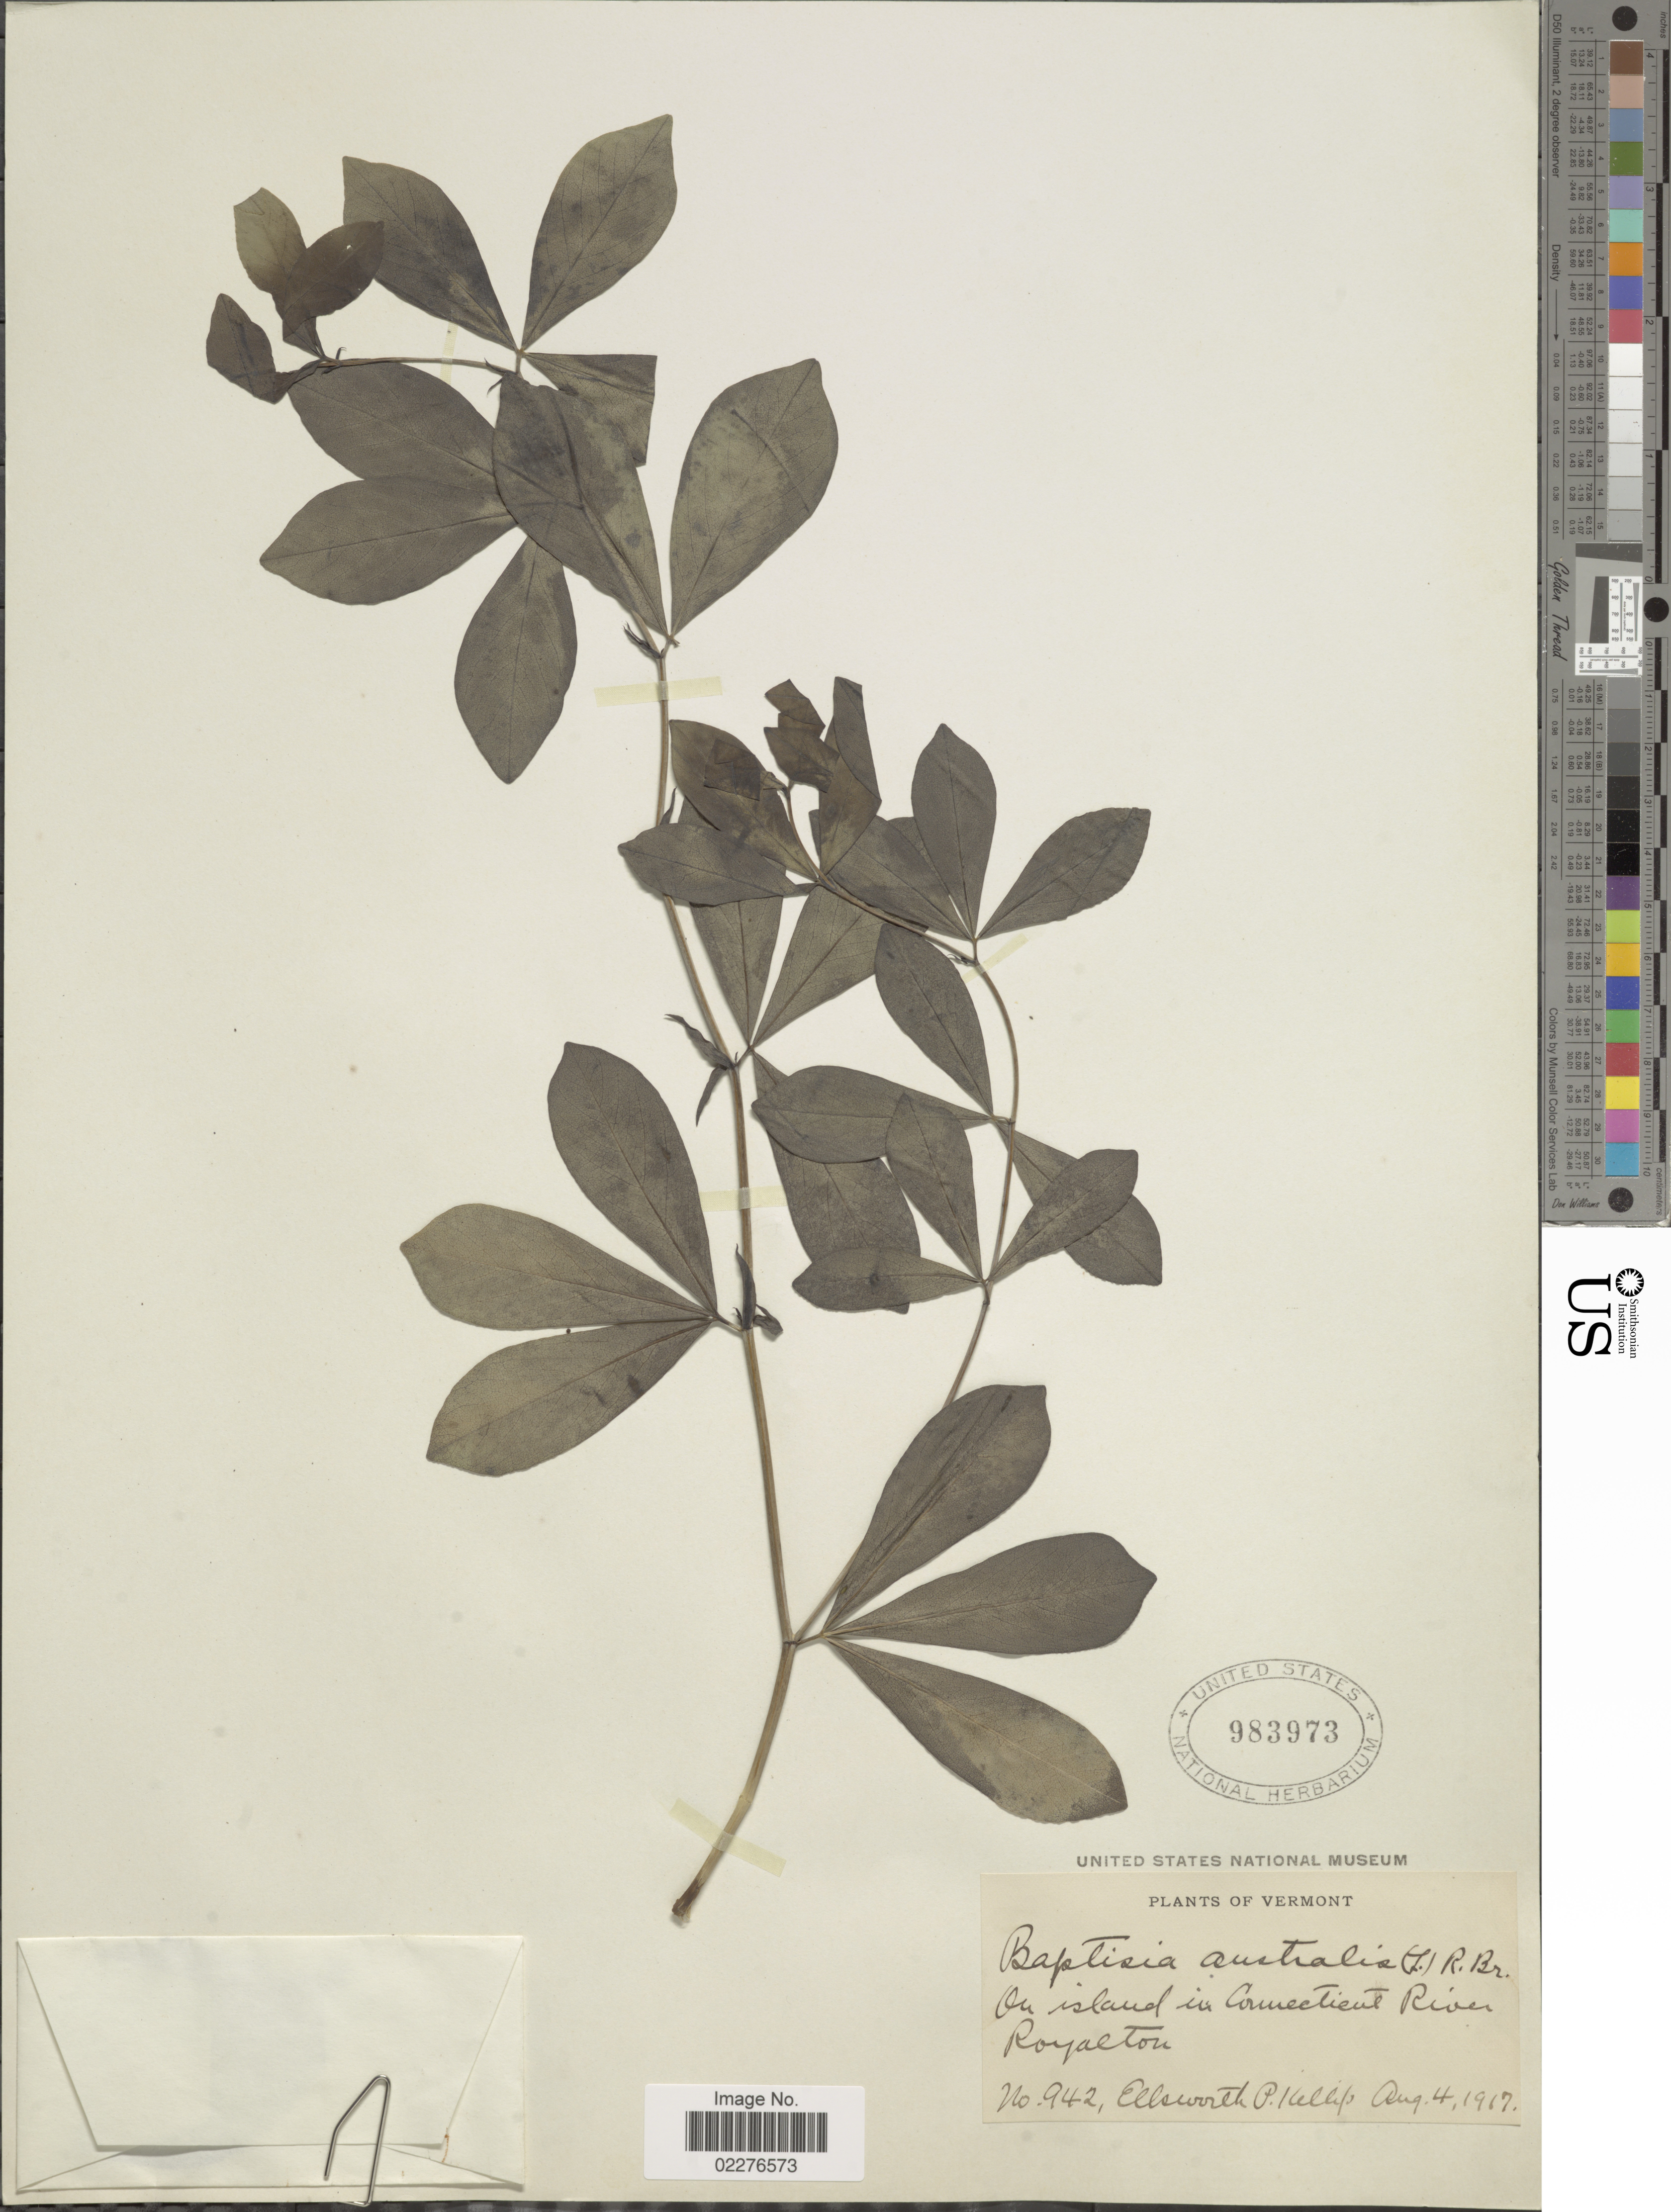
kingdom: Plantae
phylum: Tracheophyta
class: Magnoliopsida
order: Fabales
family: Fabaceae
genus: Baptisia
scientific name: Baptisia australis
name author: (L.) R. Br.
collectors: E. P. Killip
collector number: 942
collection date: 1917-08-04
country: United States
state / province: Vermont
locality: On island in Connecticut River Royalton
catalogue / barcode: US 983973